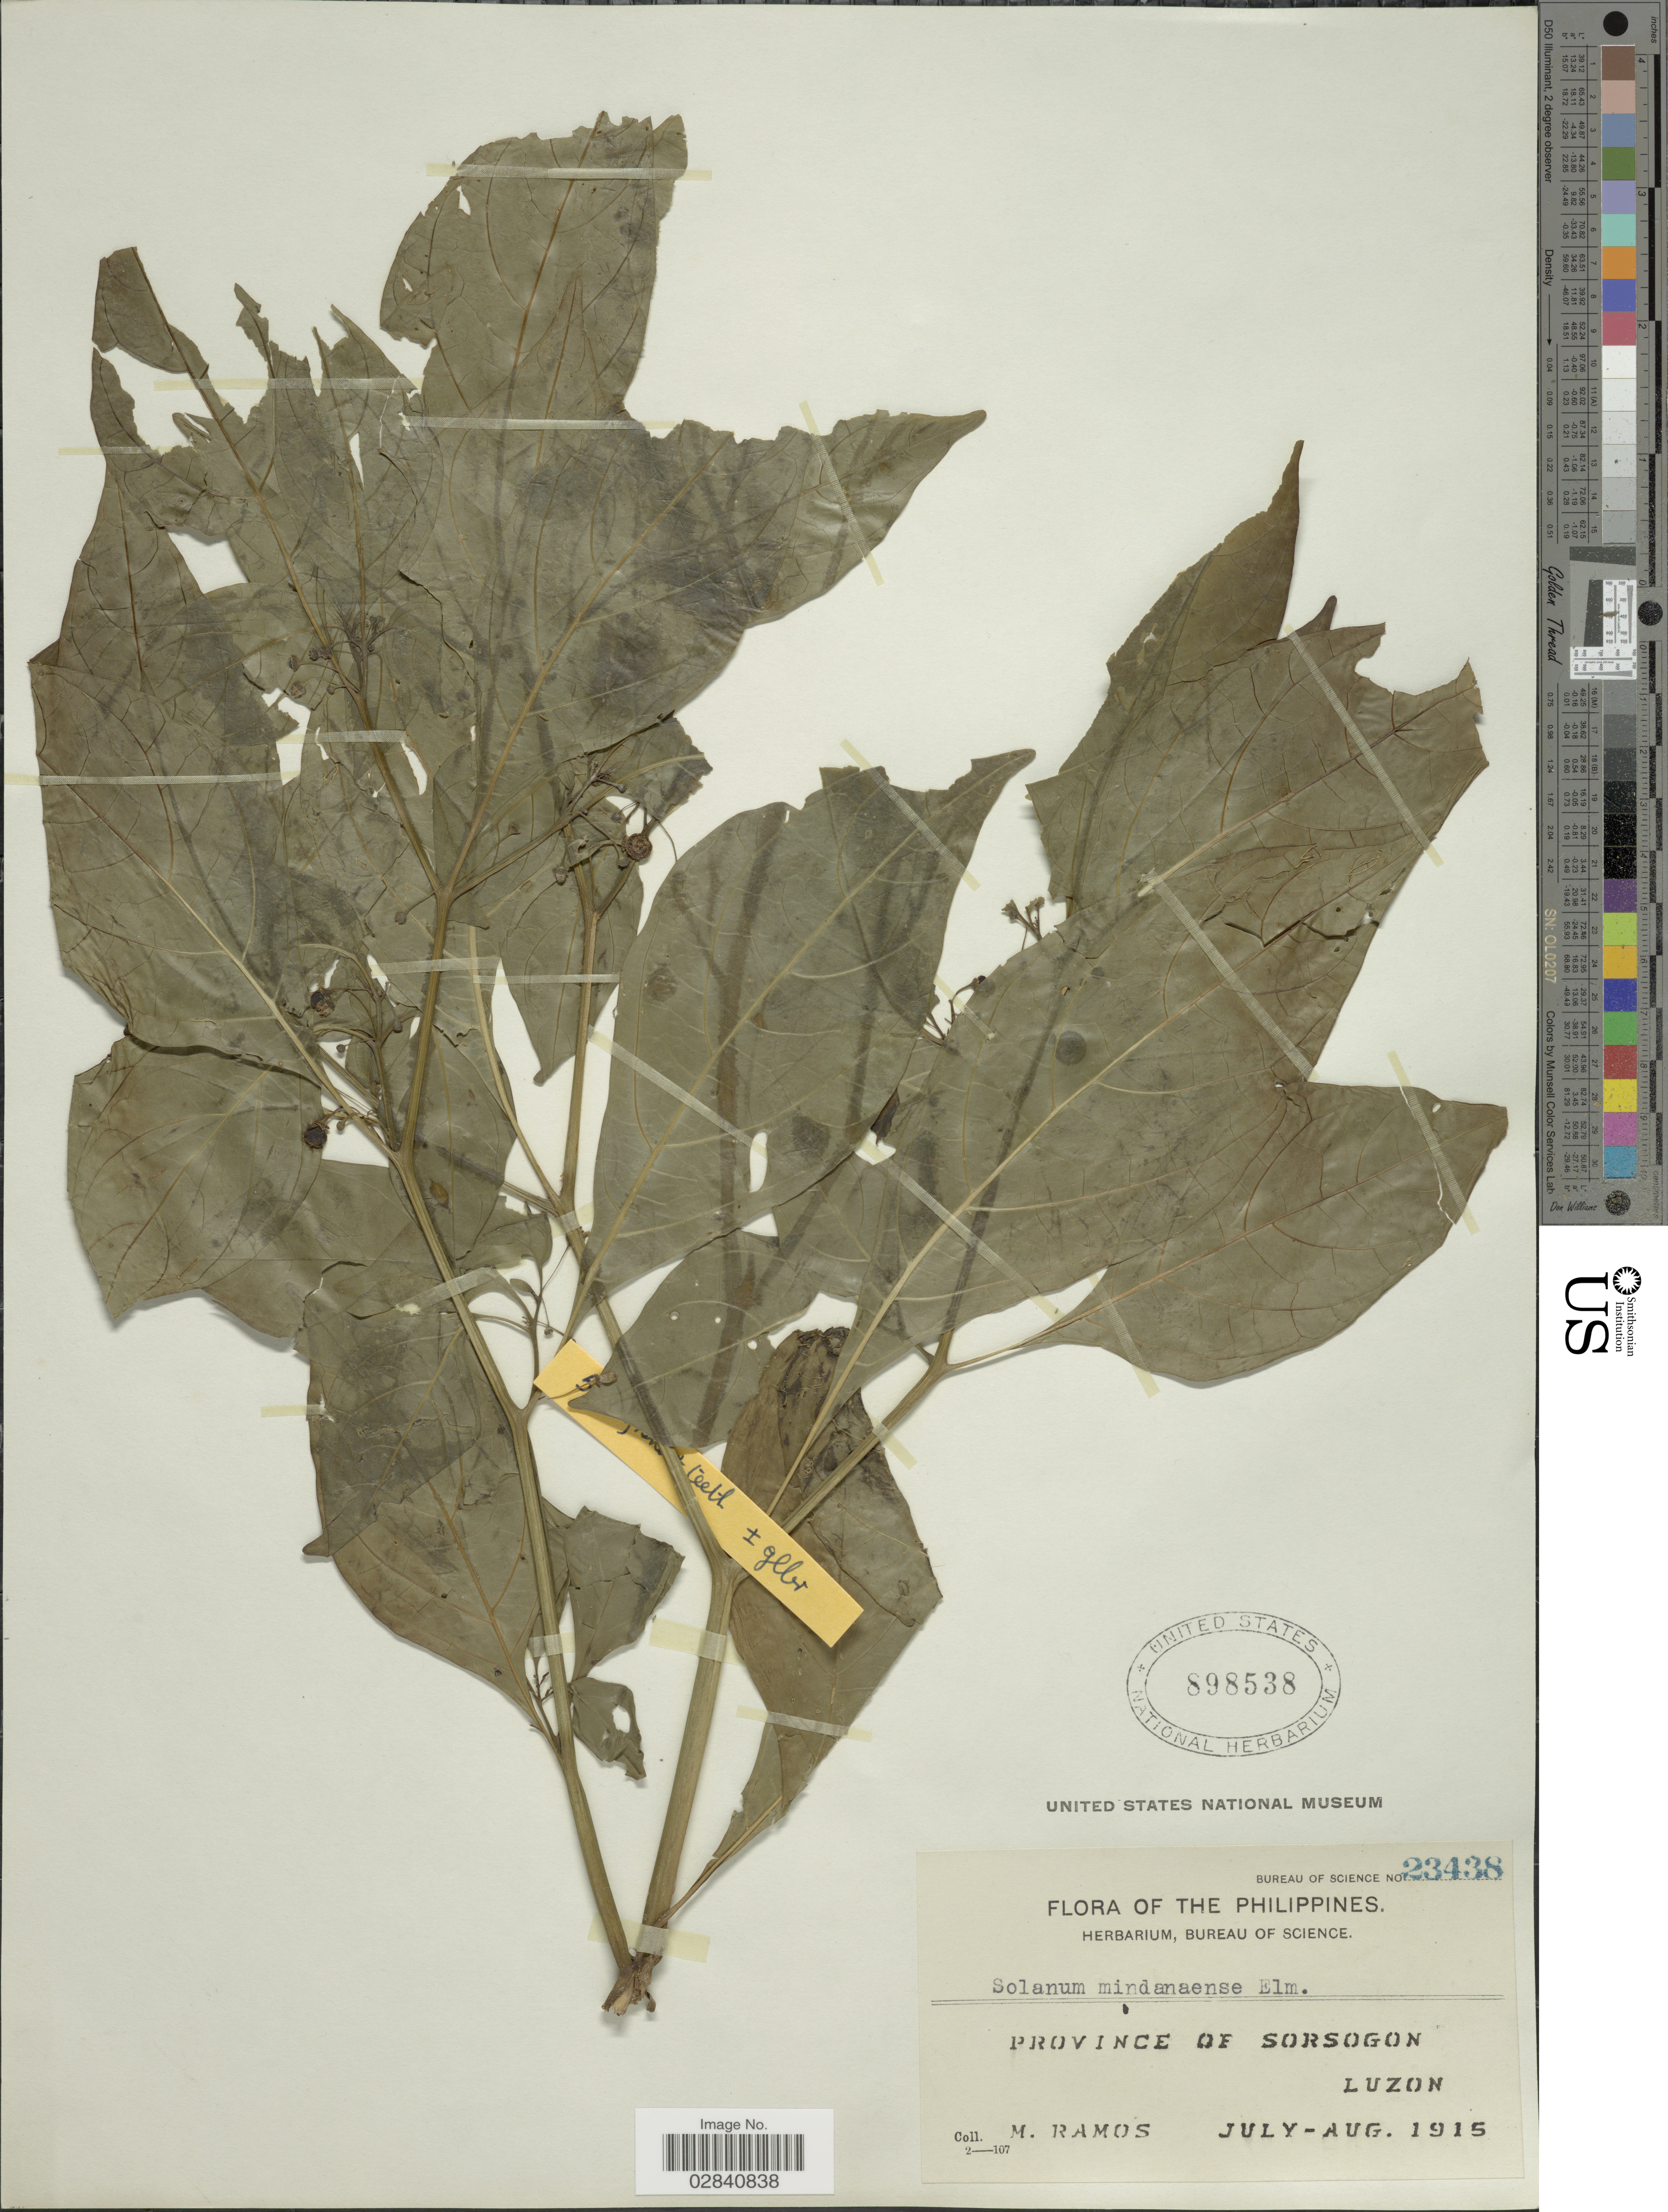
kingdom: Plantae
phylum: Tracheophyta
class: Magnoliopsida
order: Solanales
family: Solanaceae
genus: Lycianthes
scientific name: Lycianthes laevis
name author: (Dunal) Bitter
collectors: M. Ramos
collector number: Bureau of Science 23438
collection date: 1915-07/1915-08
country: Philippines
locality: Province of Sorsogon, Luzon.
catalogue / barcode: US 898538